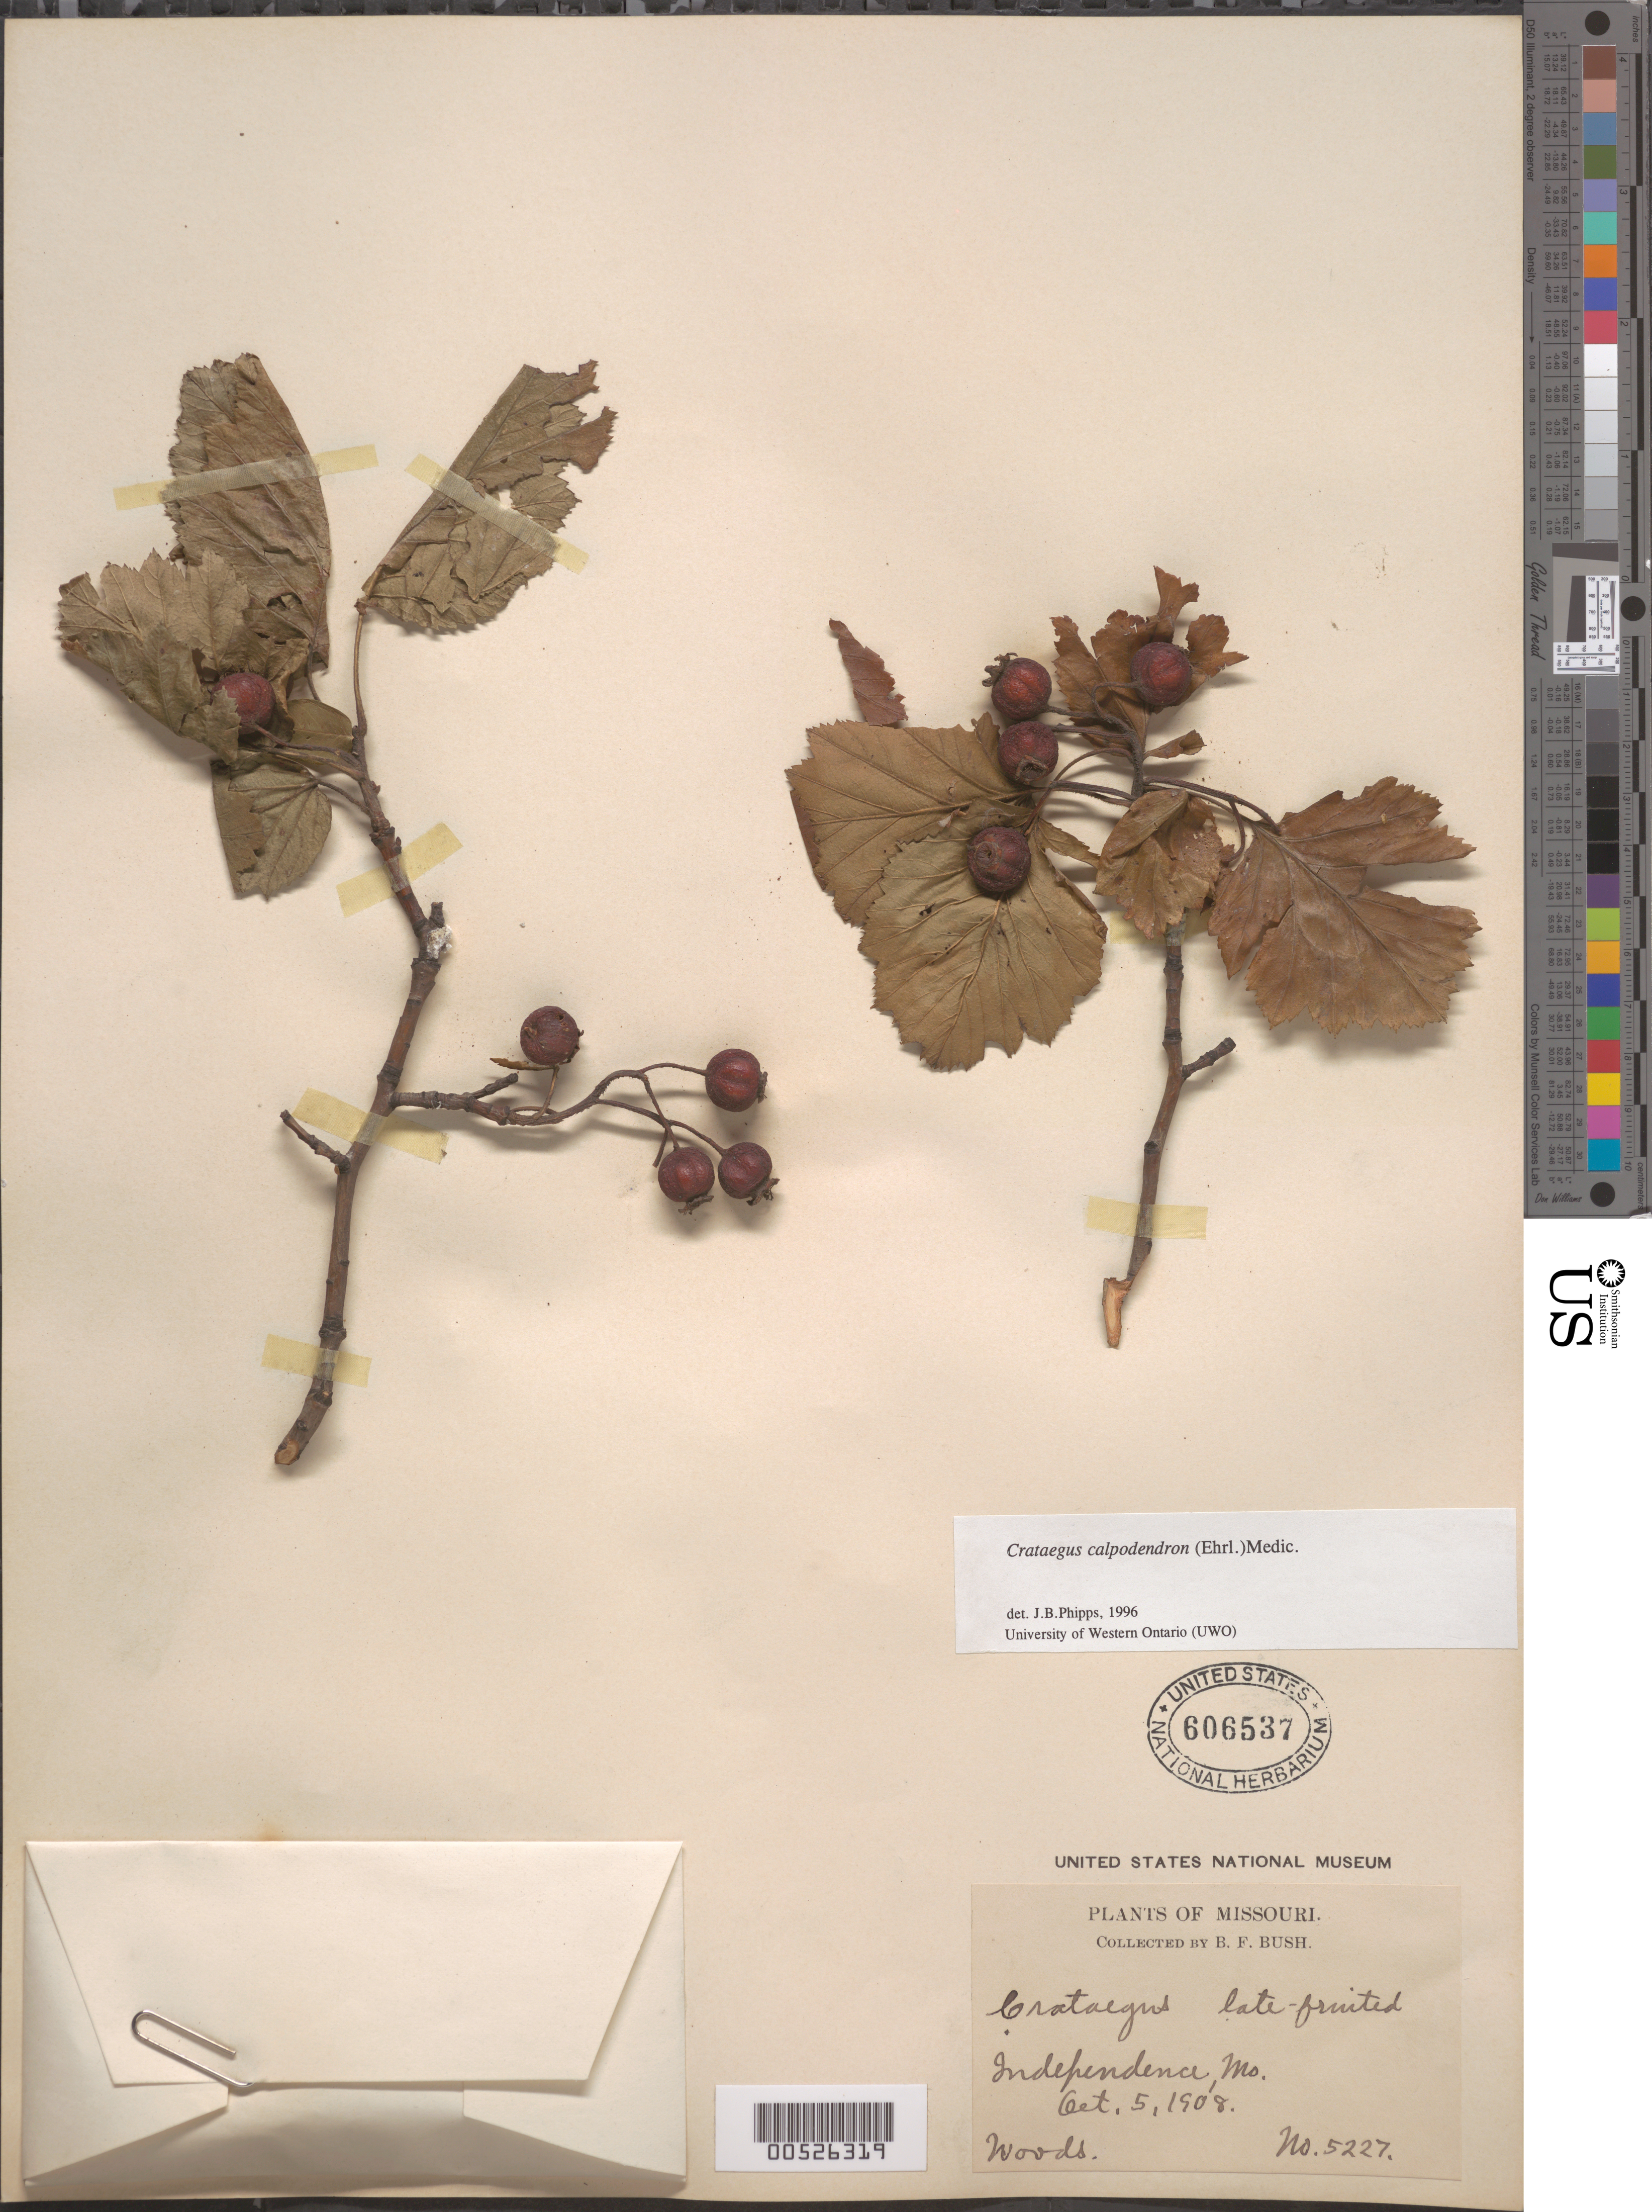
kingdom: Plantae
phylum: Tracheophyta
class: Magnoliopsida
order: Rosales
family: Rosaceae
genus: Crataegus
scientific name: Crataegus calpodendron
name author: (Ehrh.) Medik.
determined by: Phipps, James B., (UWO), University of Western Ontario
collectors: B. F. Bush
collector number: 5227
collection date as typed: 05 Oct 1908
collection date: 1908-10-05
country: United States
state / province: Missouri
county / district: Jackson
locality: Independence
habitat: Woods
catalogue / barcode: US 606537